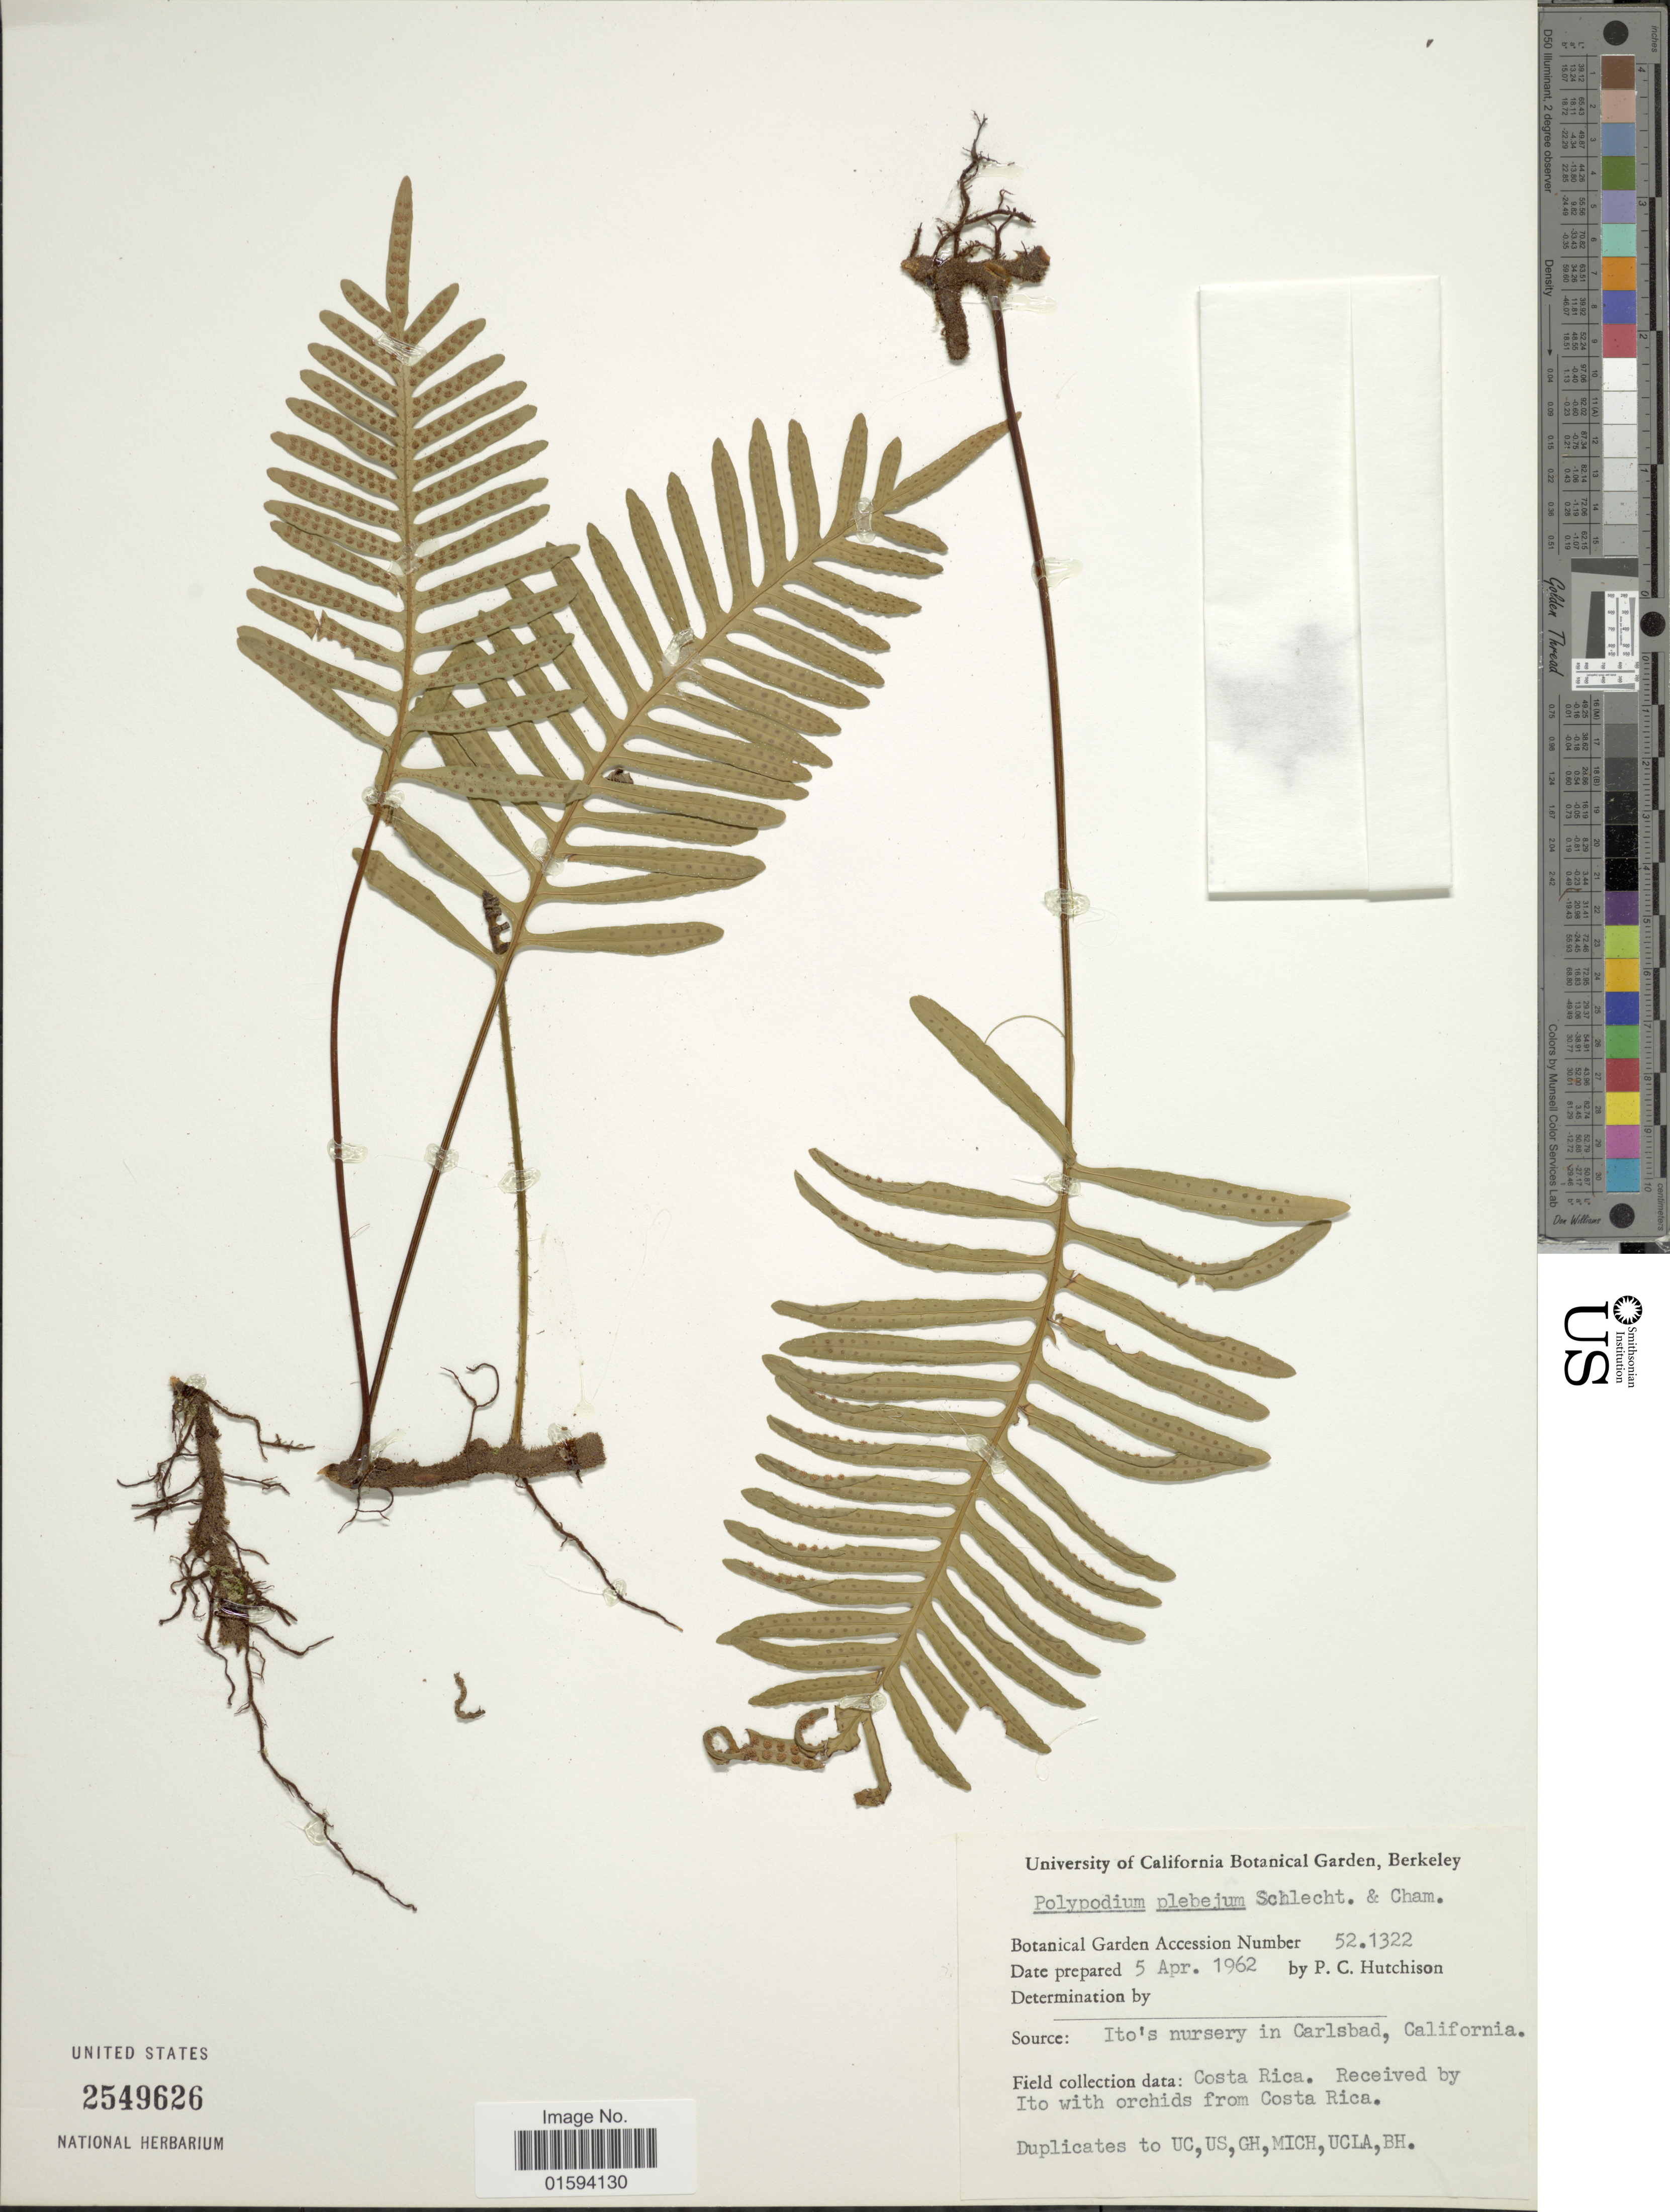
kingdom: Plantae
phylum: Tracheophyta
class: Polypodiopsida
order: Polypodiales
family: Polypodiaceae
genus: Polypodium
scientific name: Polypodium plebeium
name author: Schltdl. & Cham.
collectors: P. C. Hutchison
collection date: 1962-04-05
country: United States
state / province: California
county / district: Alameda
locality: University of California Botanical Garden, Berkeley, Botanical Garden Accession Number 52.1322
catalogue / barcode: US 2549626